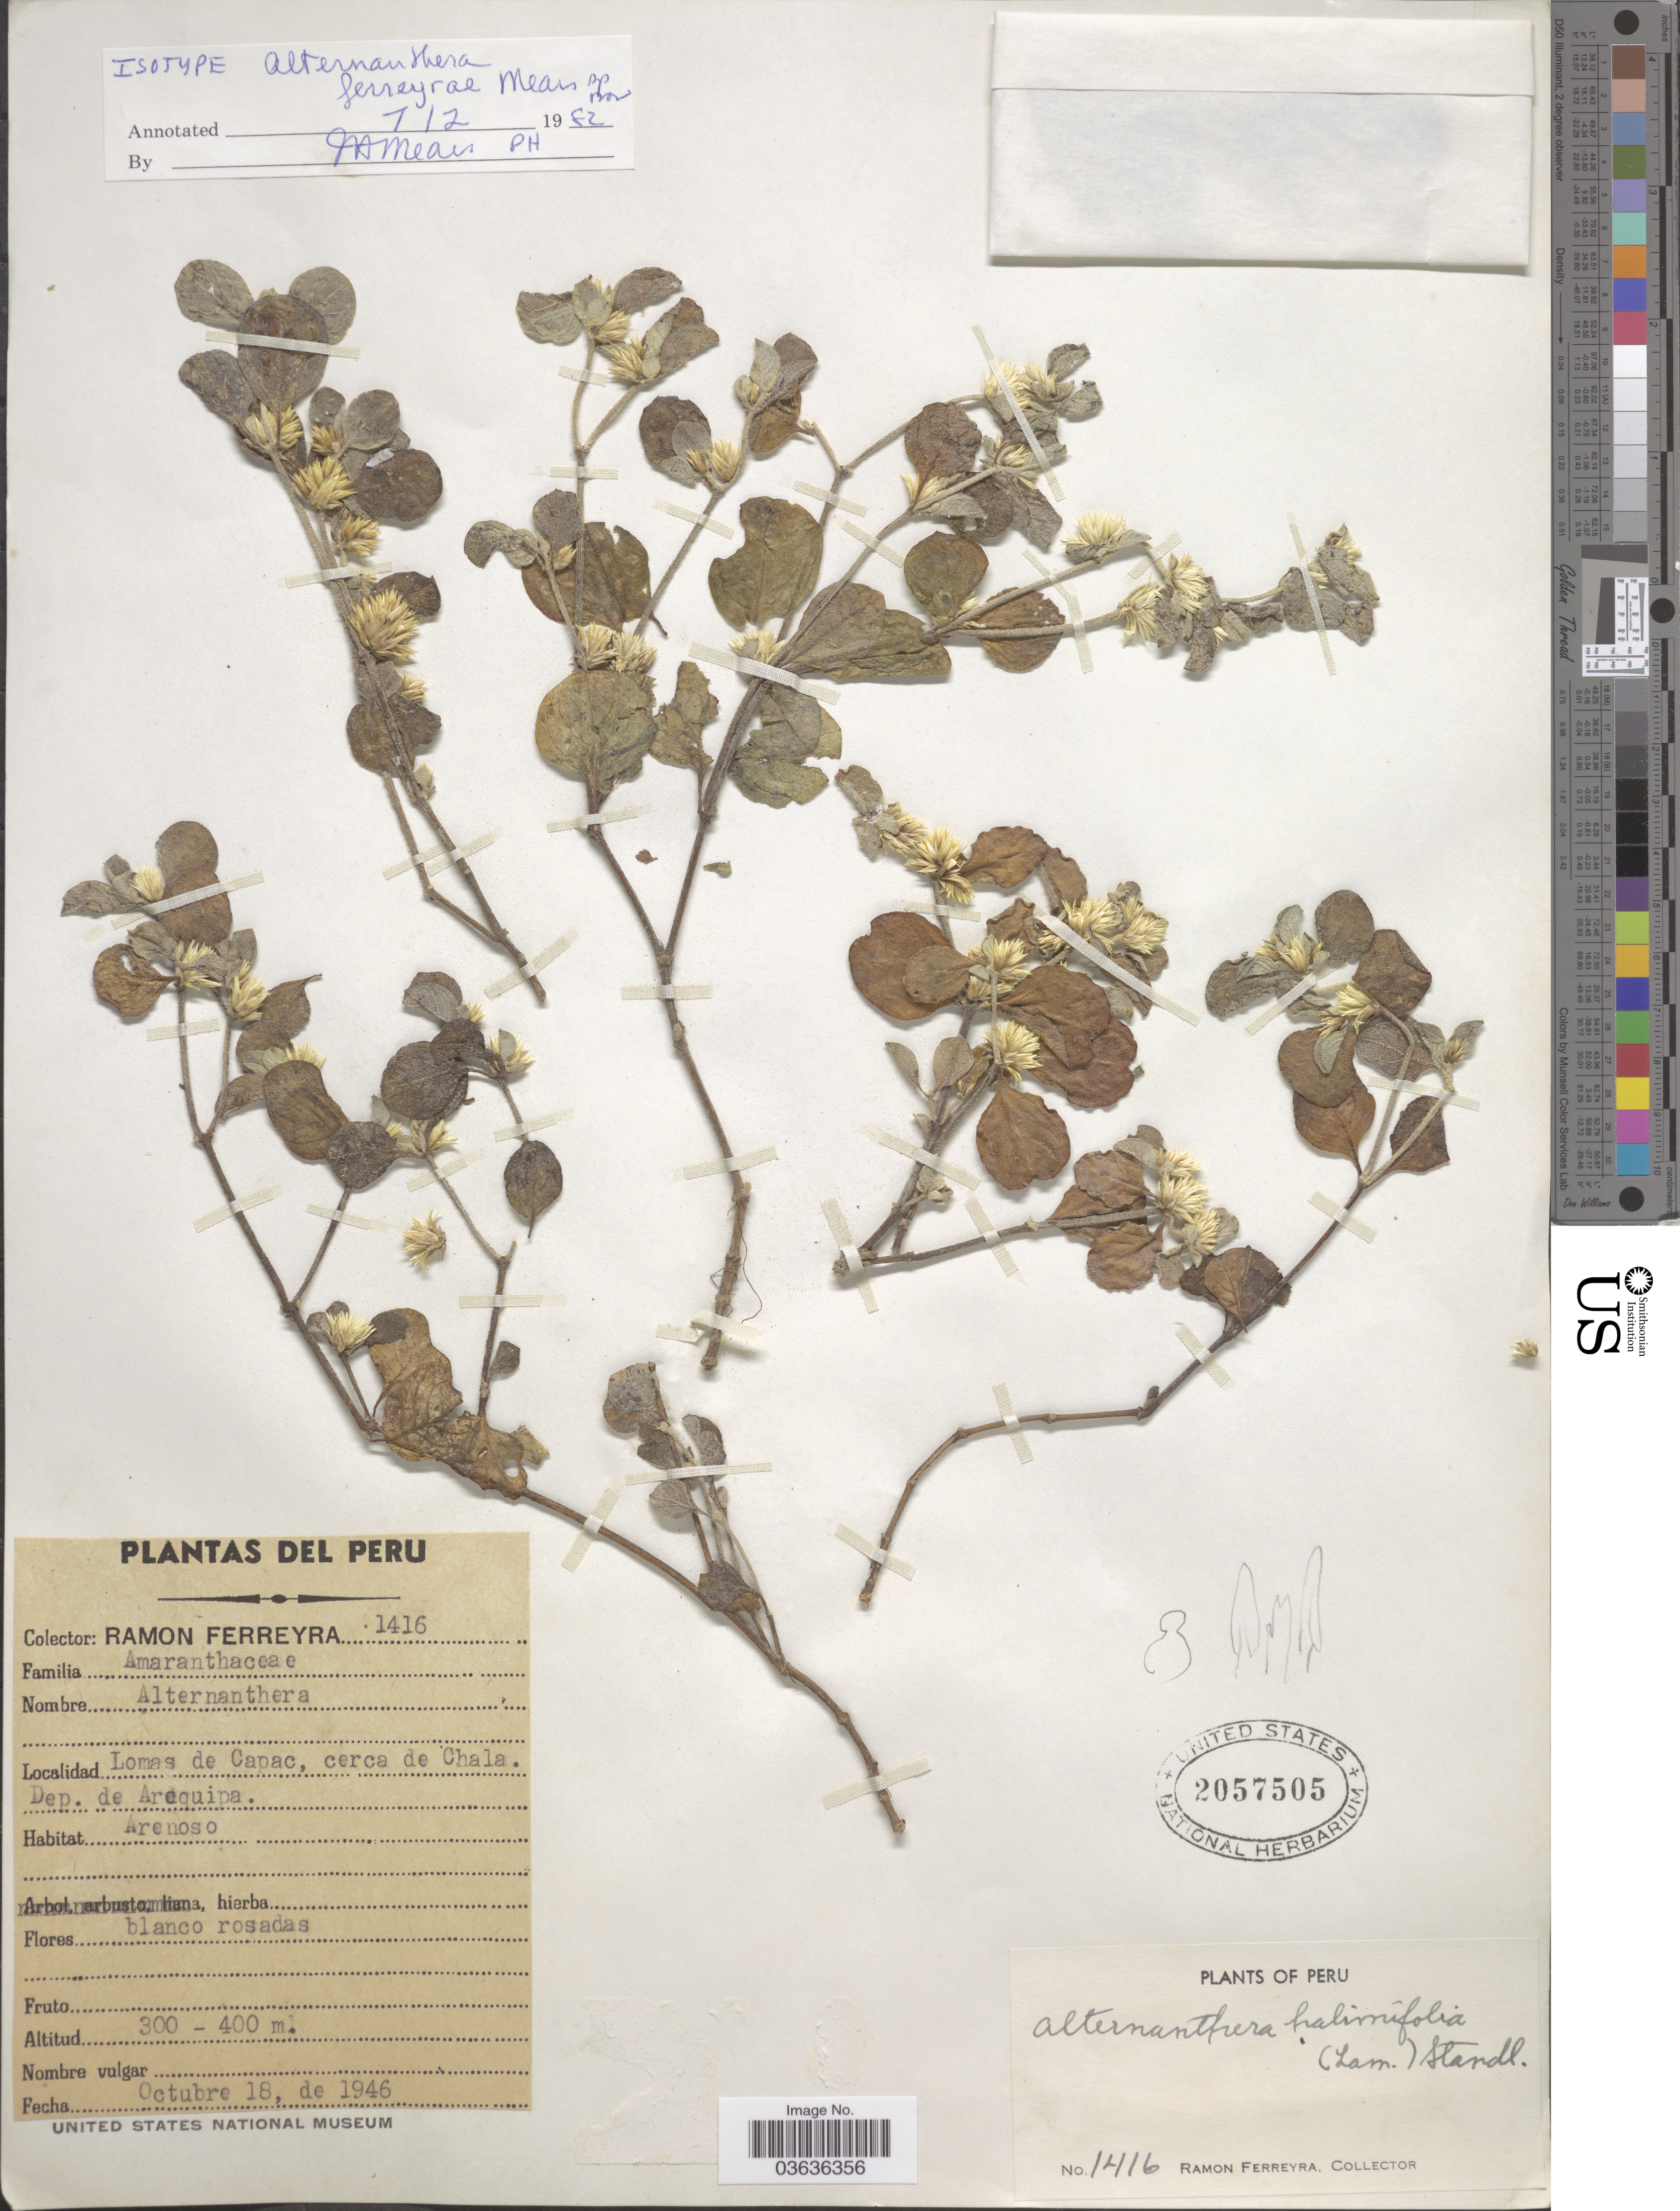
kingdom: Plantae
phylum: Tracheophyta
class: Magnoliopsida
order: Caryophyllales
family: Amaranthaceae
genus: Alternanthera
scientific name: Alternanthera halimifolia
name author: (Lam.) Standl. ex Pittier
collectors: R. A. Ferreyra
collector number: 1416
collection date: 1946-10-18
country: Peru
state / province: Arequipa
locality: Lomas de Capac, cerca de Chala. Dep. de Arequipa.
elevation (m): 300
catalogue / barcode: US 2057505